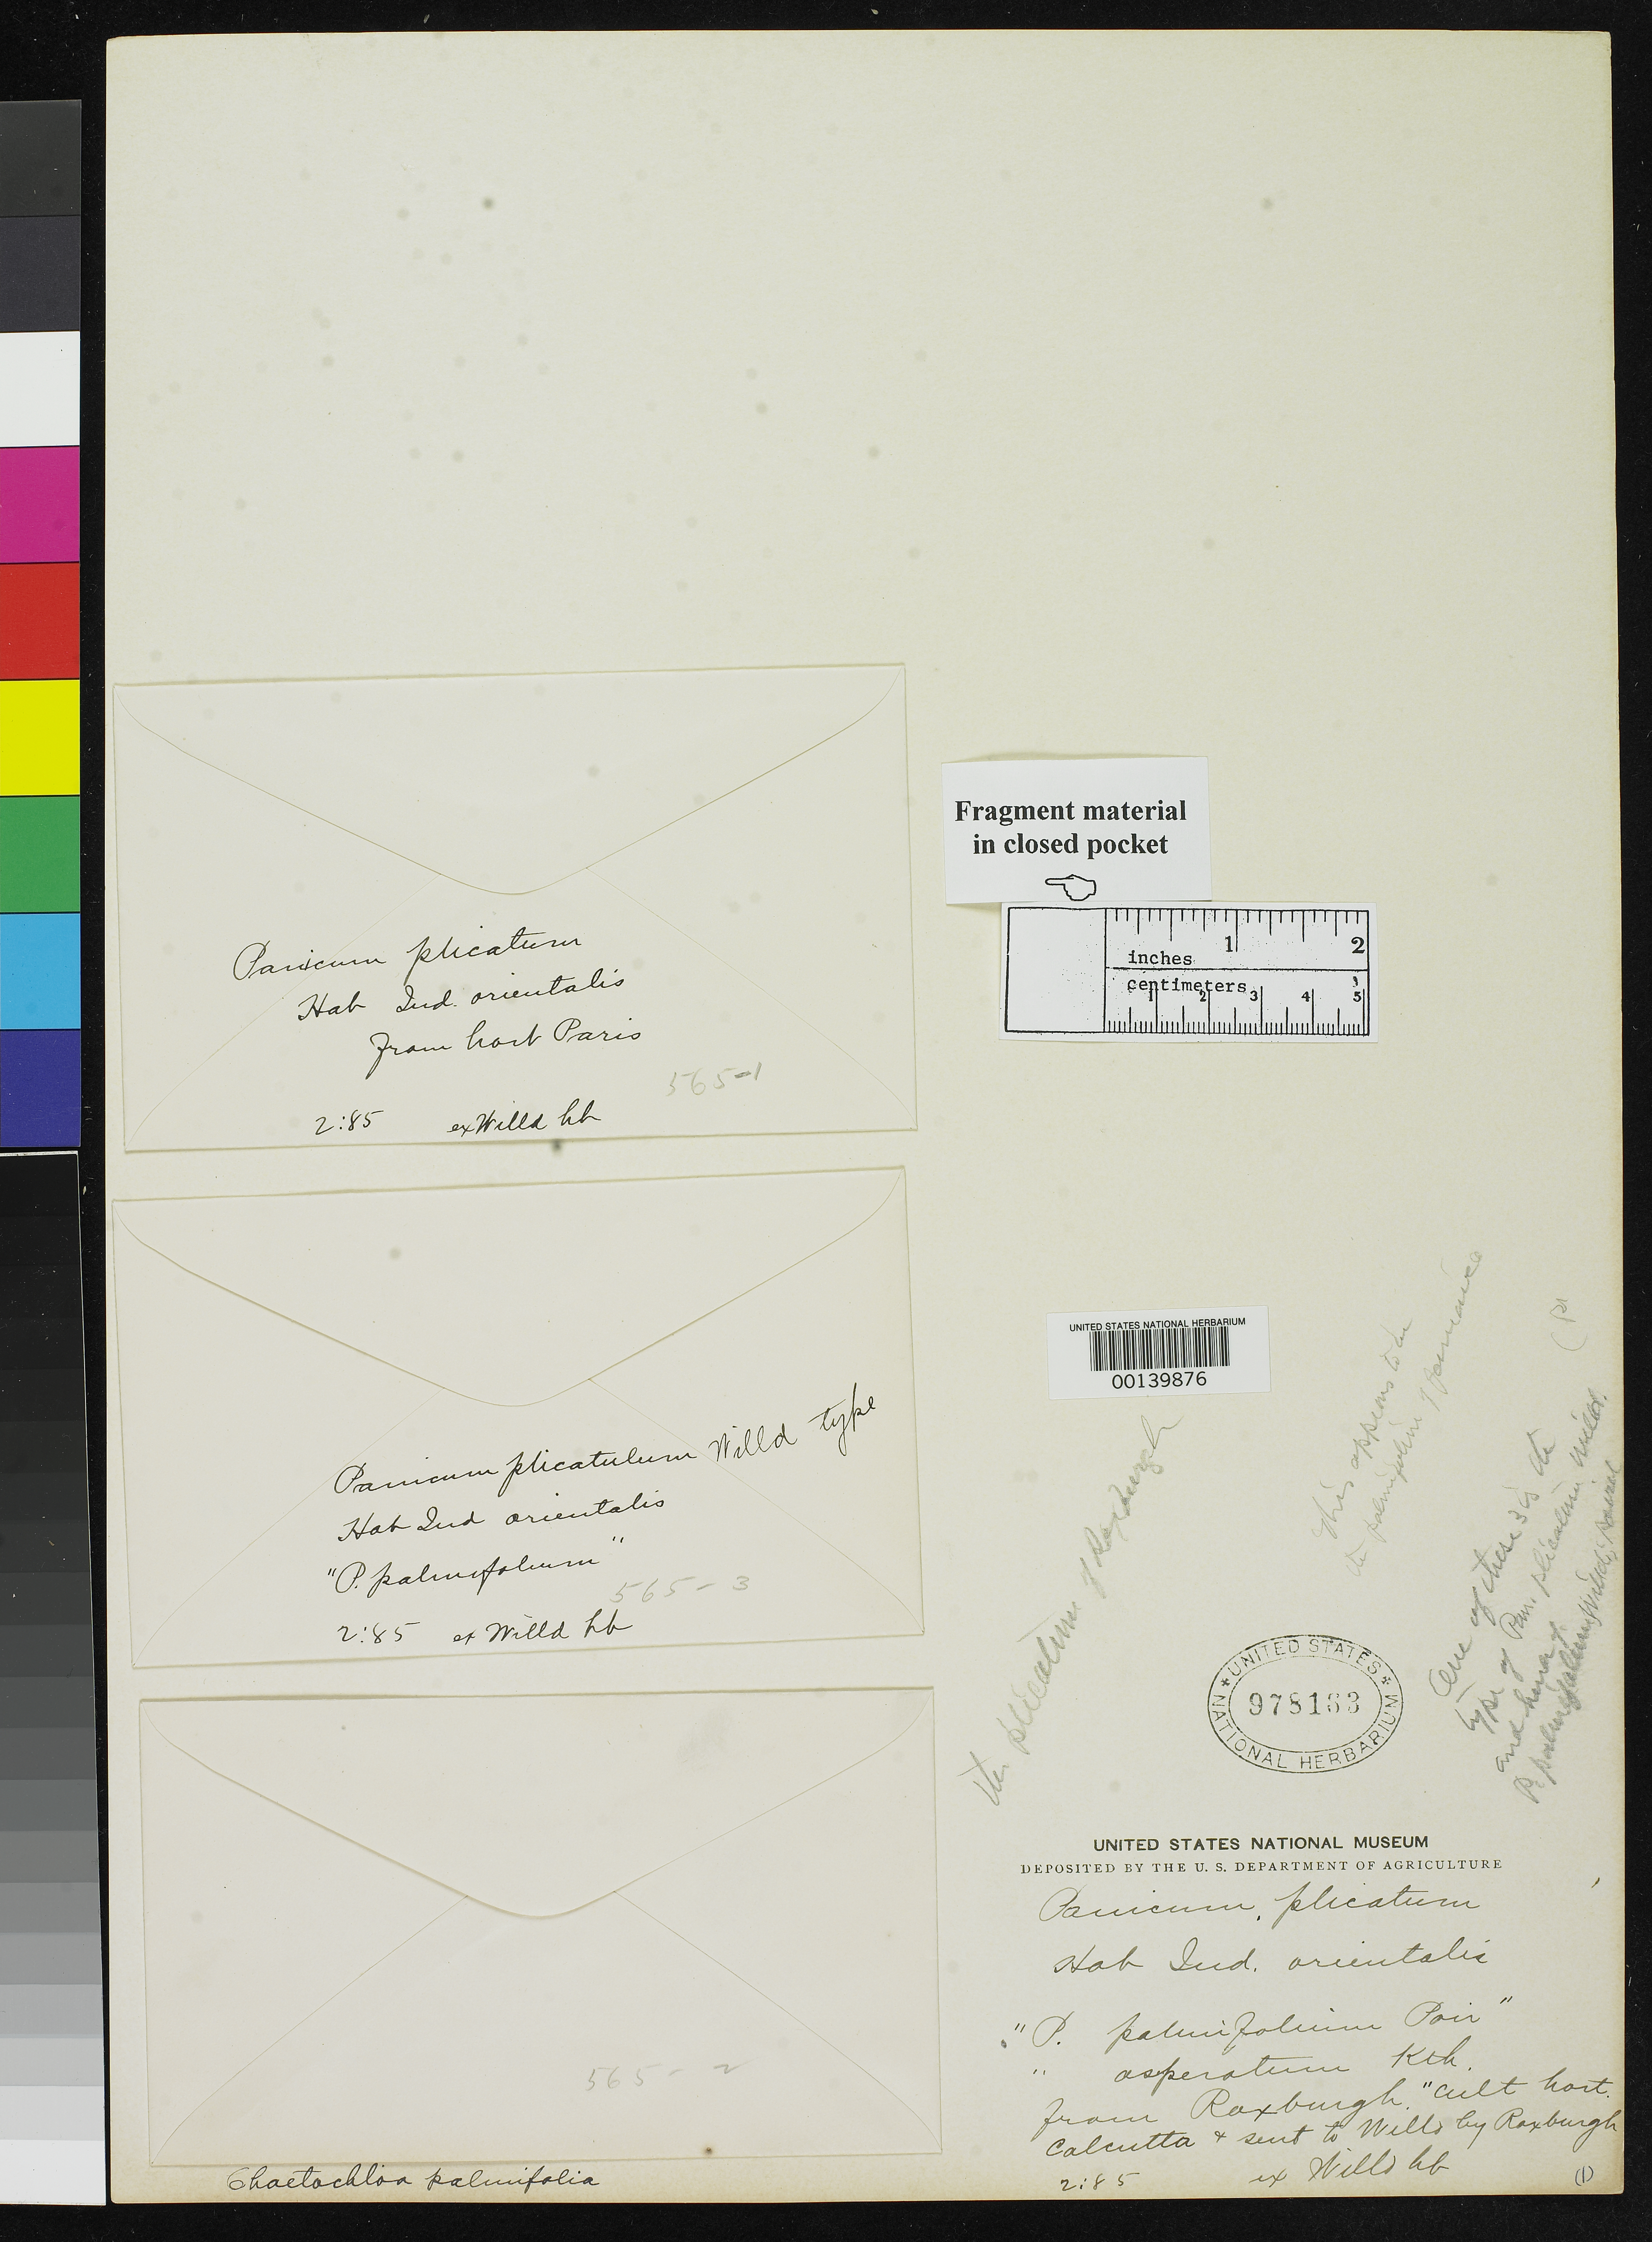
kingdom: Plantae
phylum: Tracheophyta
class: Liliopsida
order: Poales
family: Poaceae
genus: Panicum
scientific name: Panicum plicatum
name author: Roxb.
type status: Type Fragment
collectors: W. Roxburgh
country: India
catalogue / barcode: US 978183